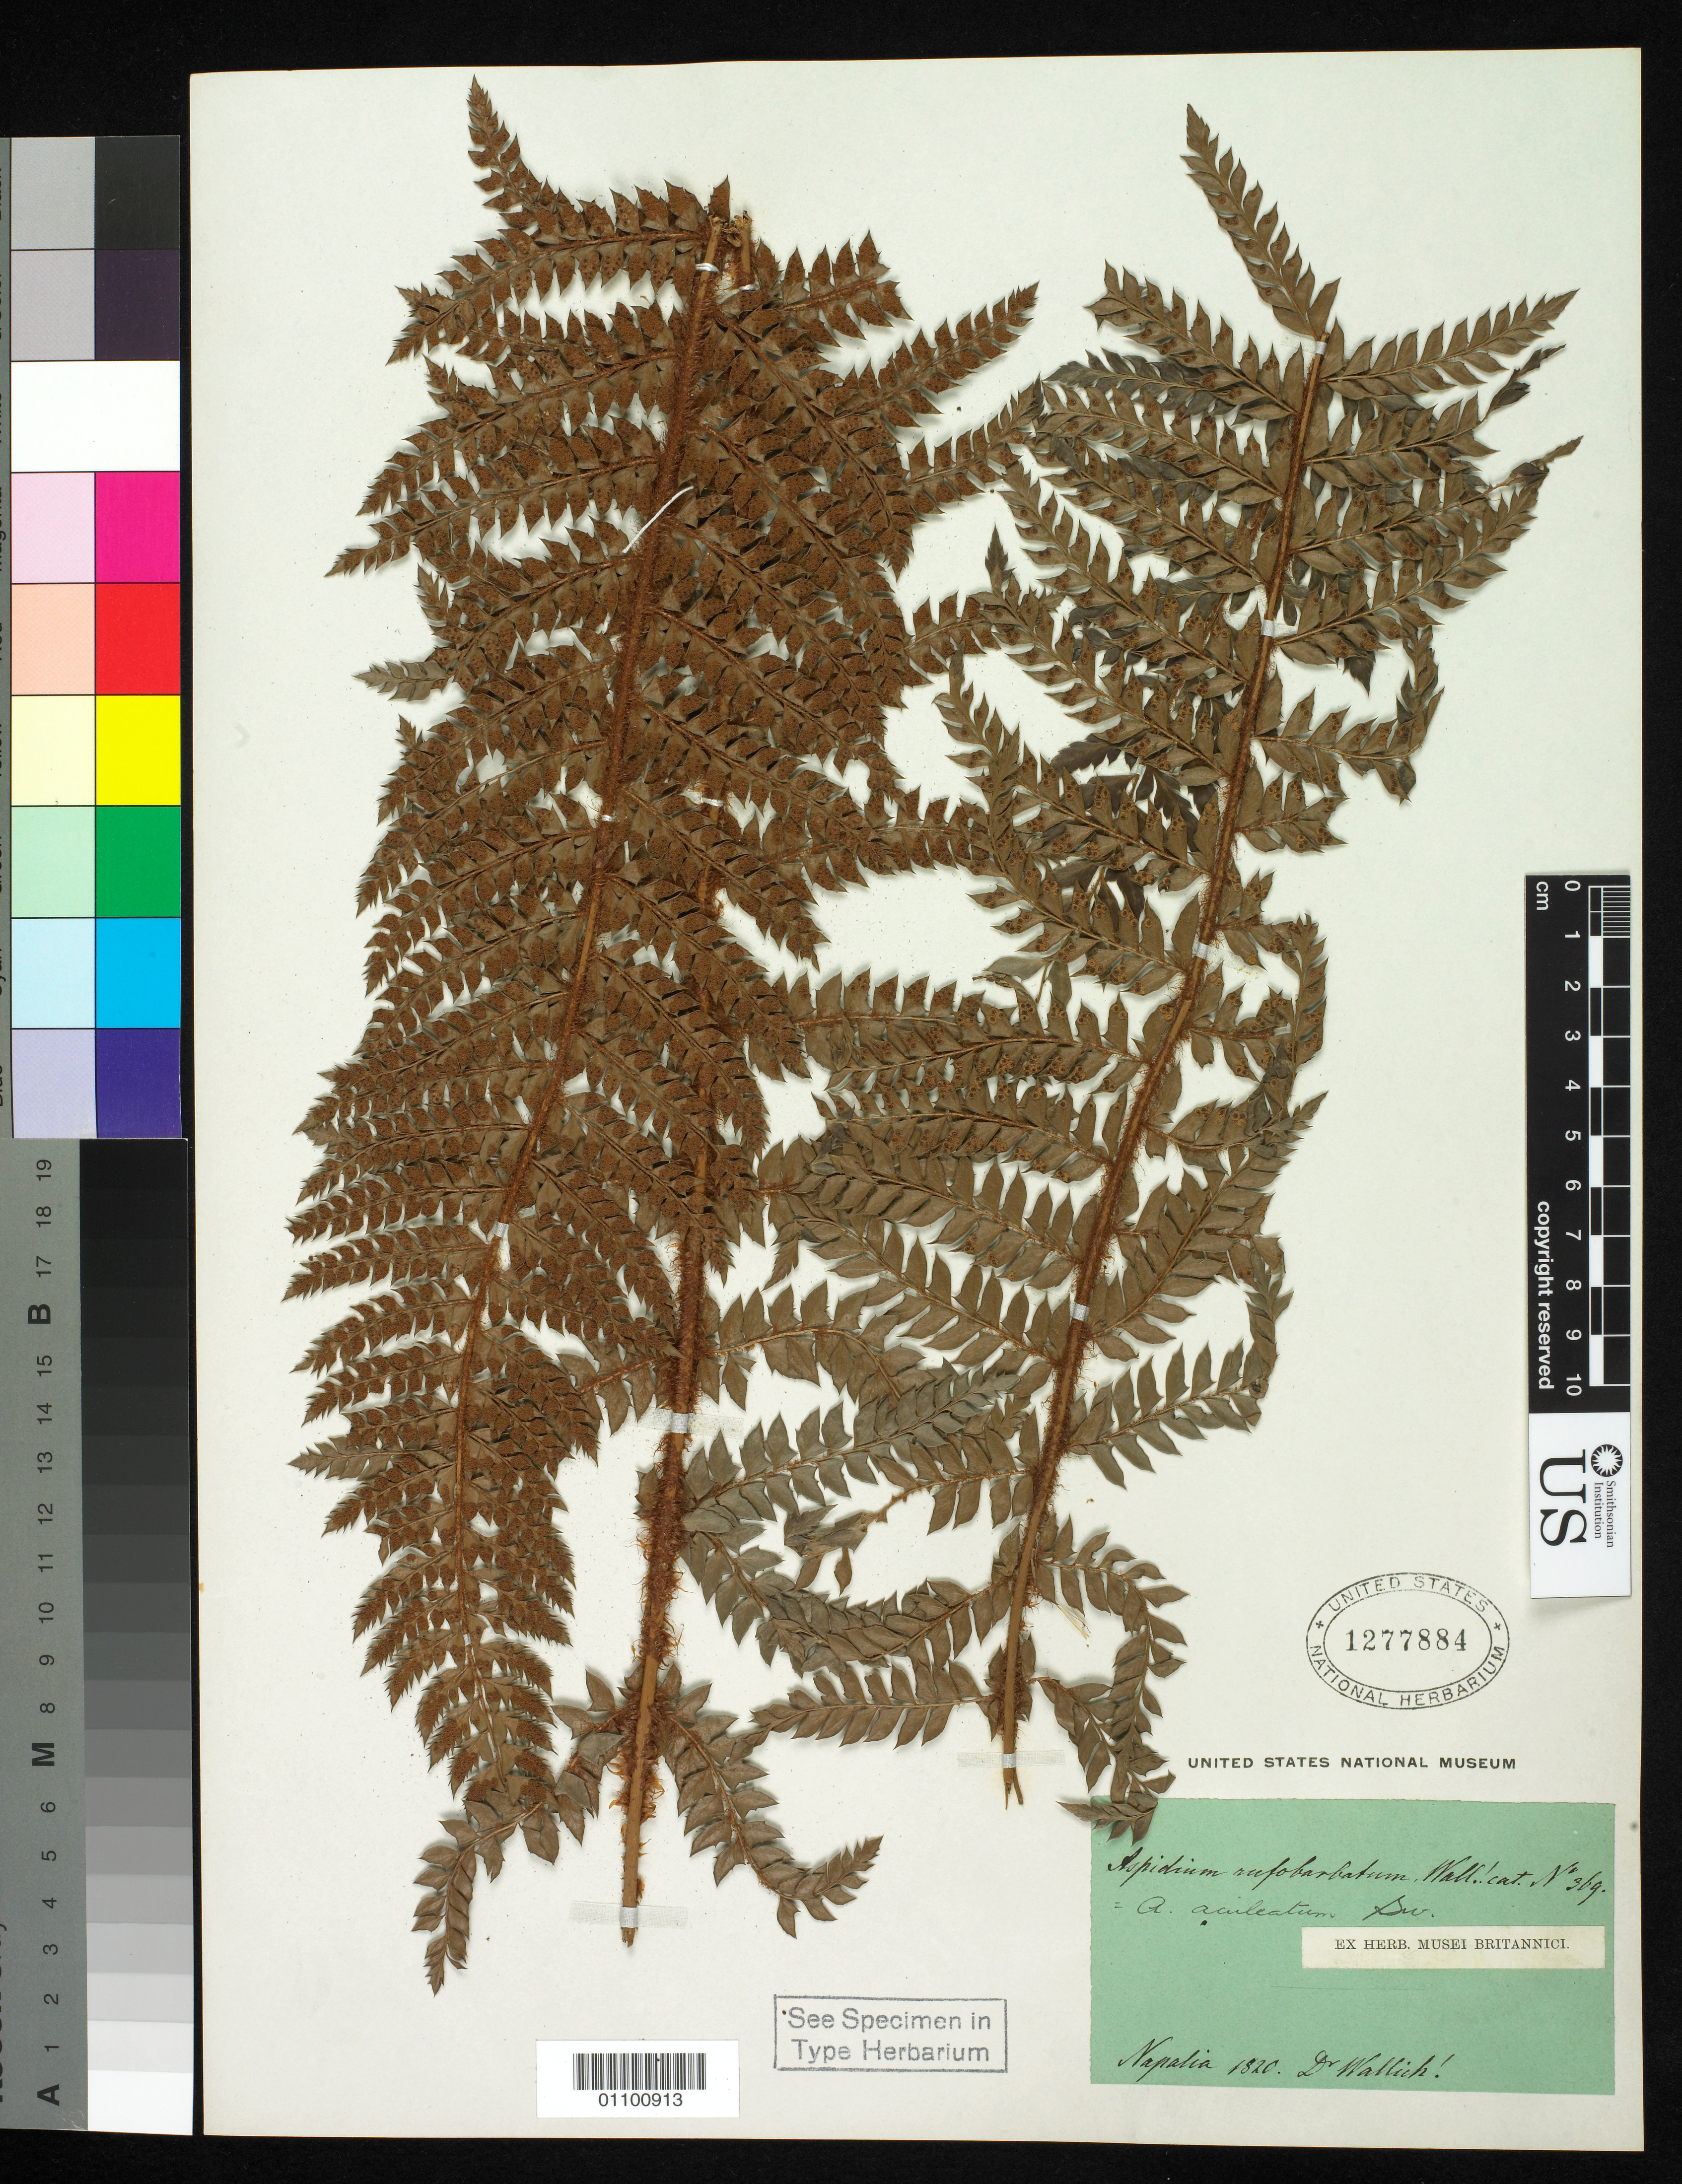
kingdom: Plantae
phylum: Tracheophyta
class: Polypodiopsida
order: Polypodiales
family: Tectariaceae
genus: Aspidium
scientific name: Aspidium aculeatum var. rufobarbatum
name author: C.B. Clarke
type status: Isotype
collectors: N. Wallich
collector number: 369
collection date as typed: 1820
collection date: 1820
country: Nepal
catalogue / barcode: US 1277884